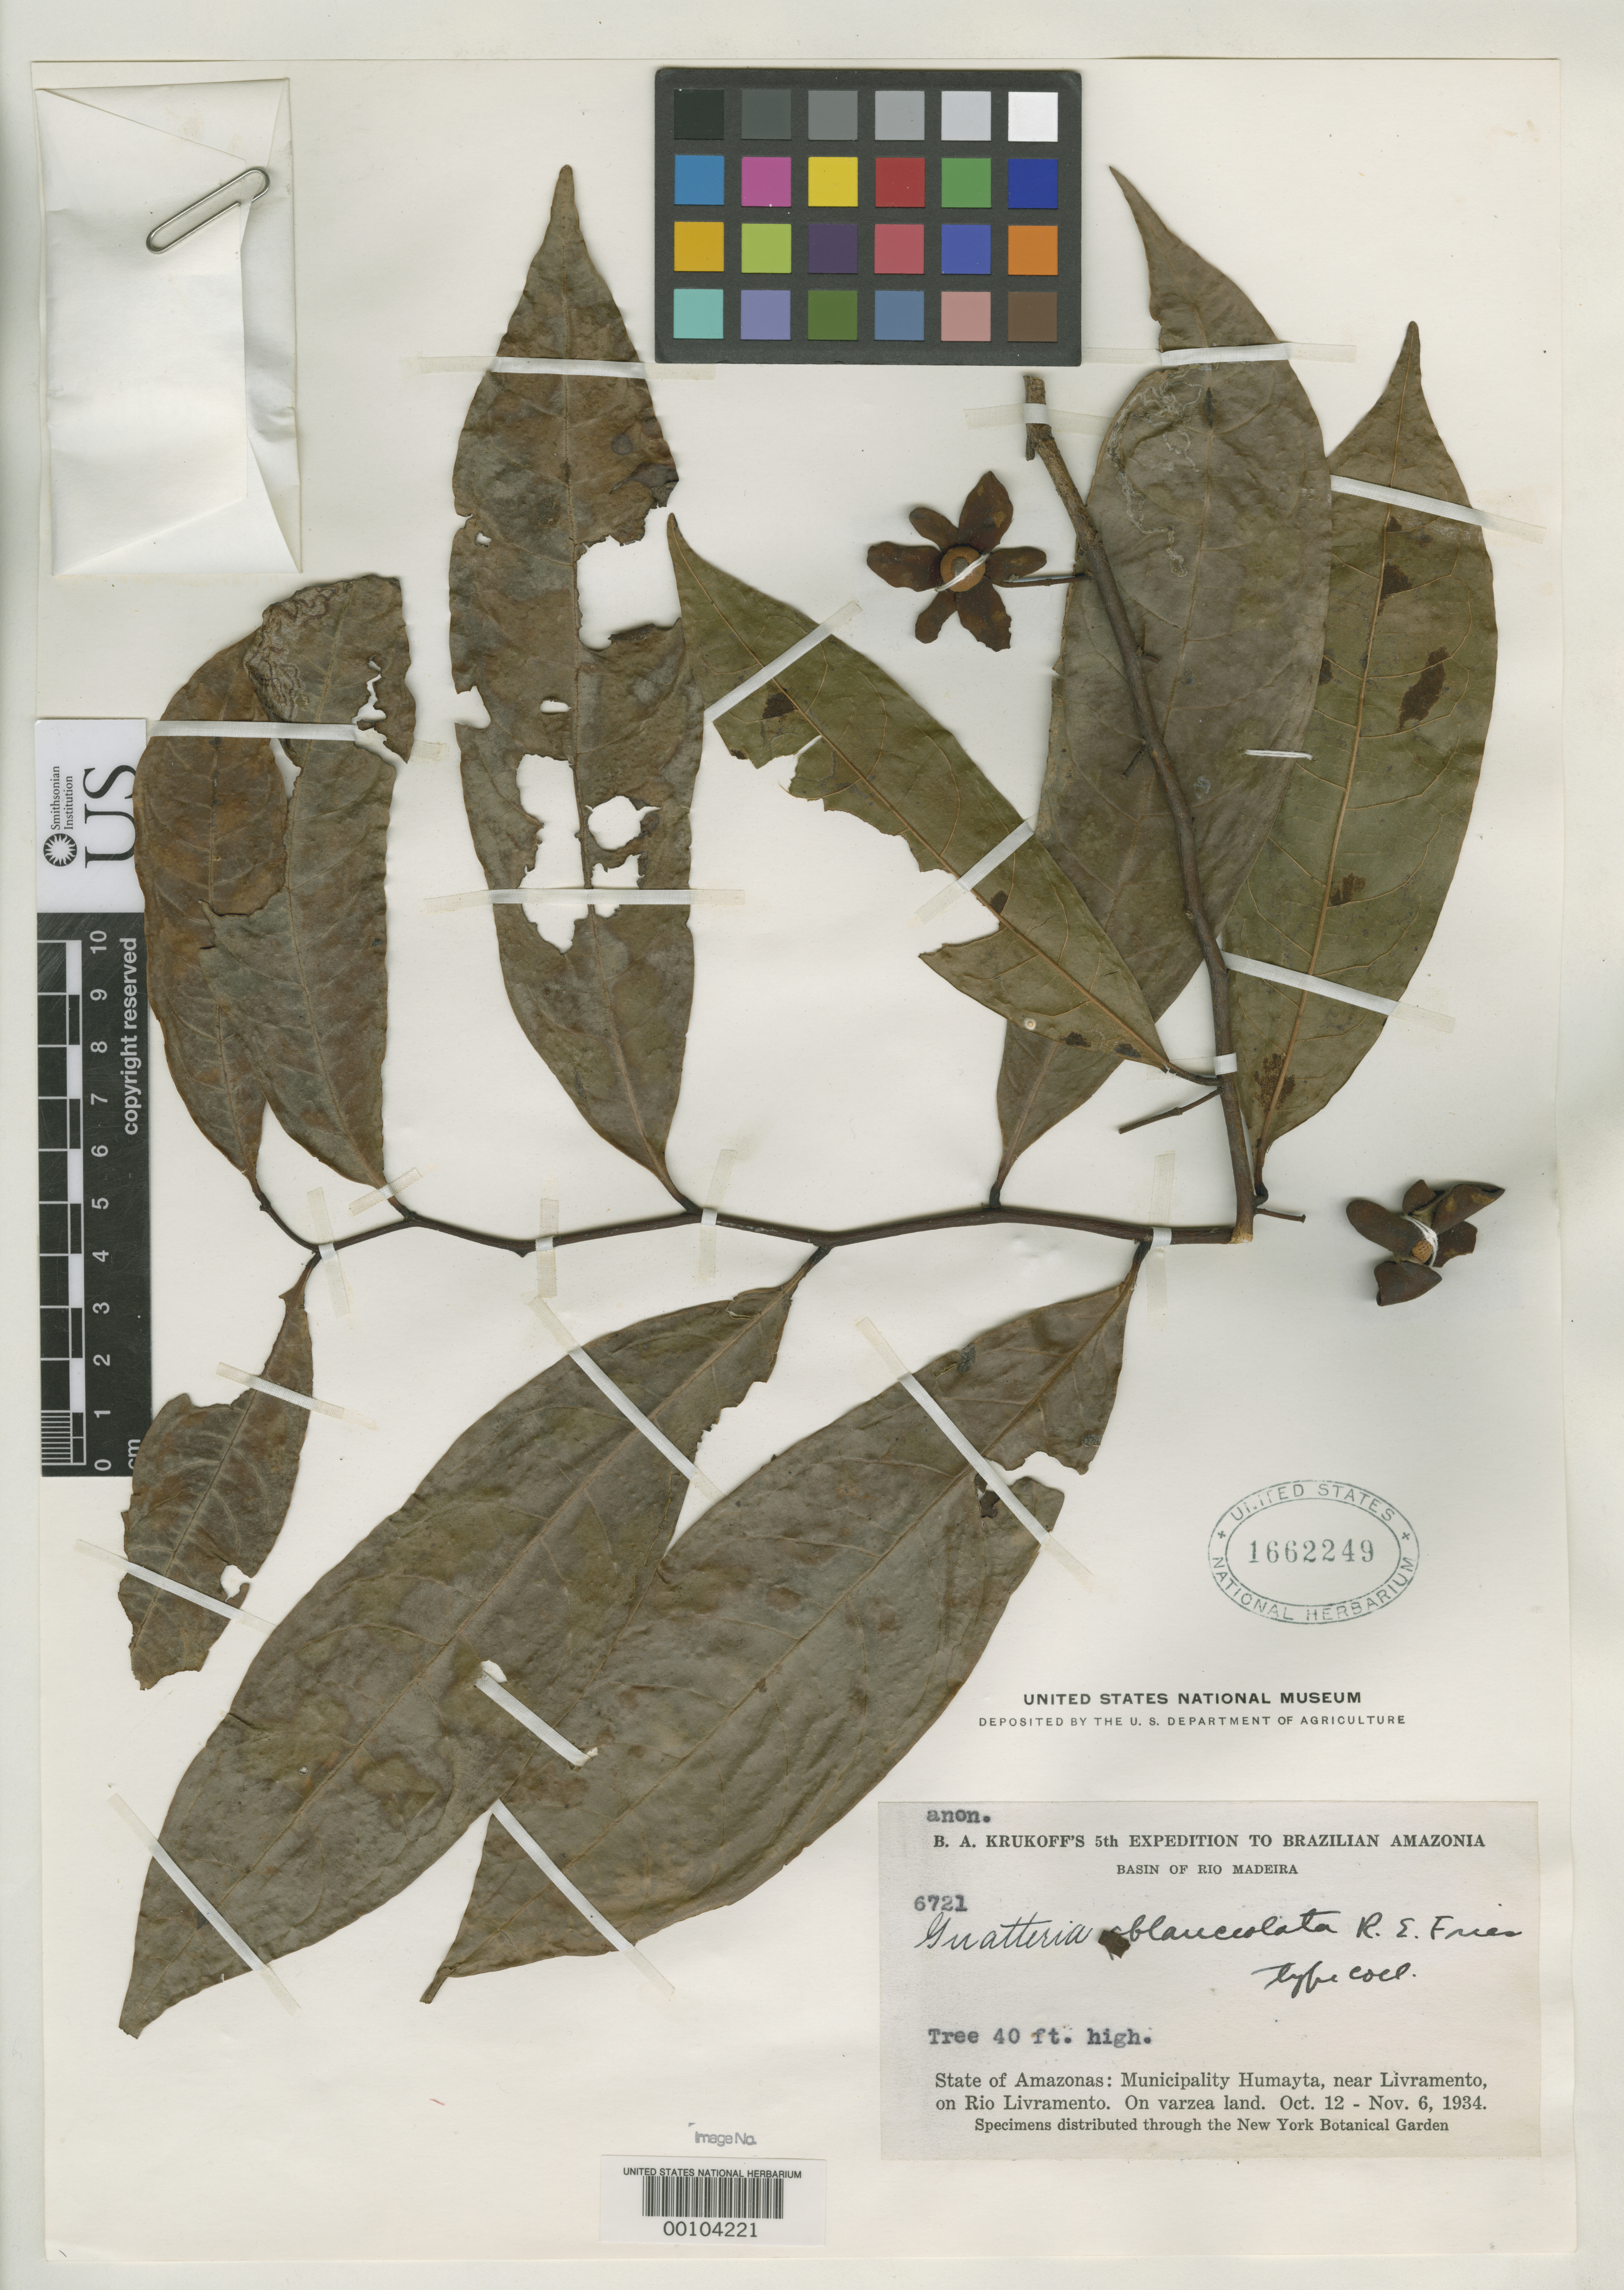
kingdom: Plantae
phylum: Tracheophyta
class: Magnoliopsida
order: Magnoliales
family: Annonaceae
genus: Guatteria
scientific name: Guatteria oblanceolata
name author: R.E. Fr.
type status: Isotype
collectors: B. A. Krukoff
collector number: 6721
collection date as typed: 12 Oct 1934 to 06 Nov 1934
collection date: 1934-10-12/1934-11-06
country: Brazil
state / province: Amazonas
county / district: Humaitá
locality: Near Livramento, on Rio Livramento.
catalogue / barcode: US 1662249